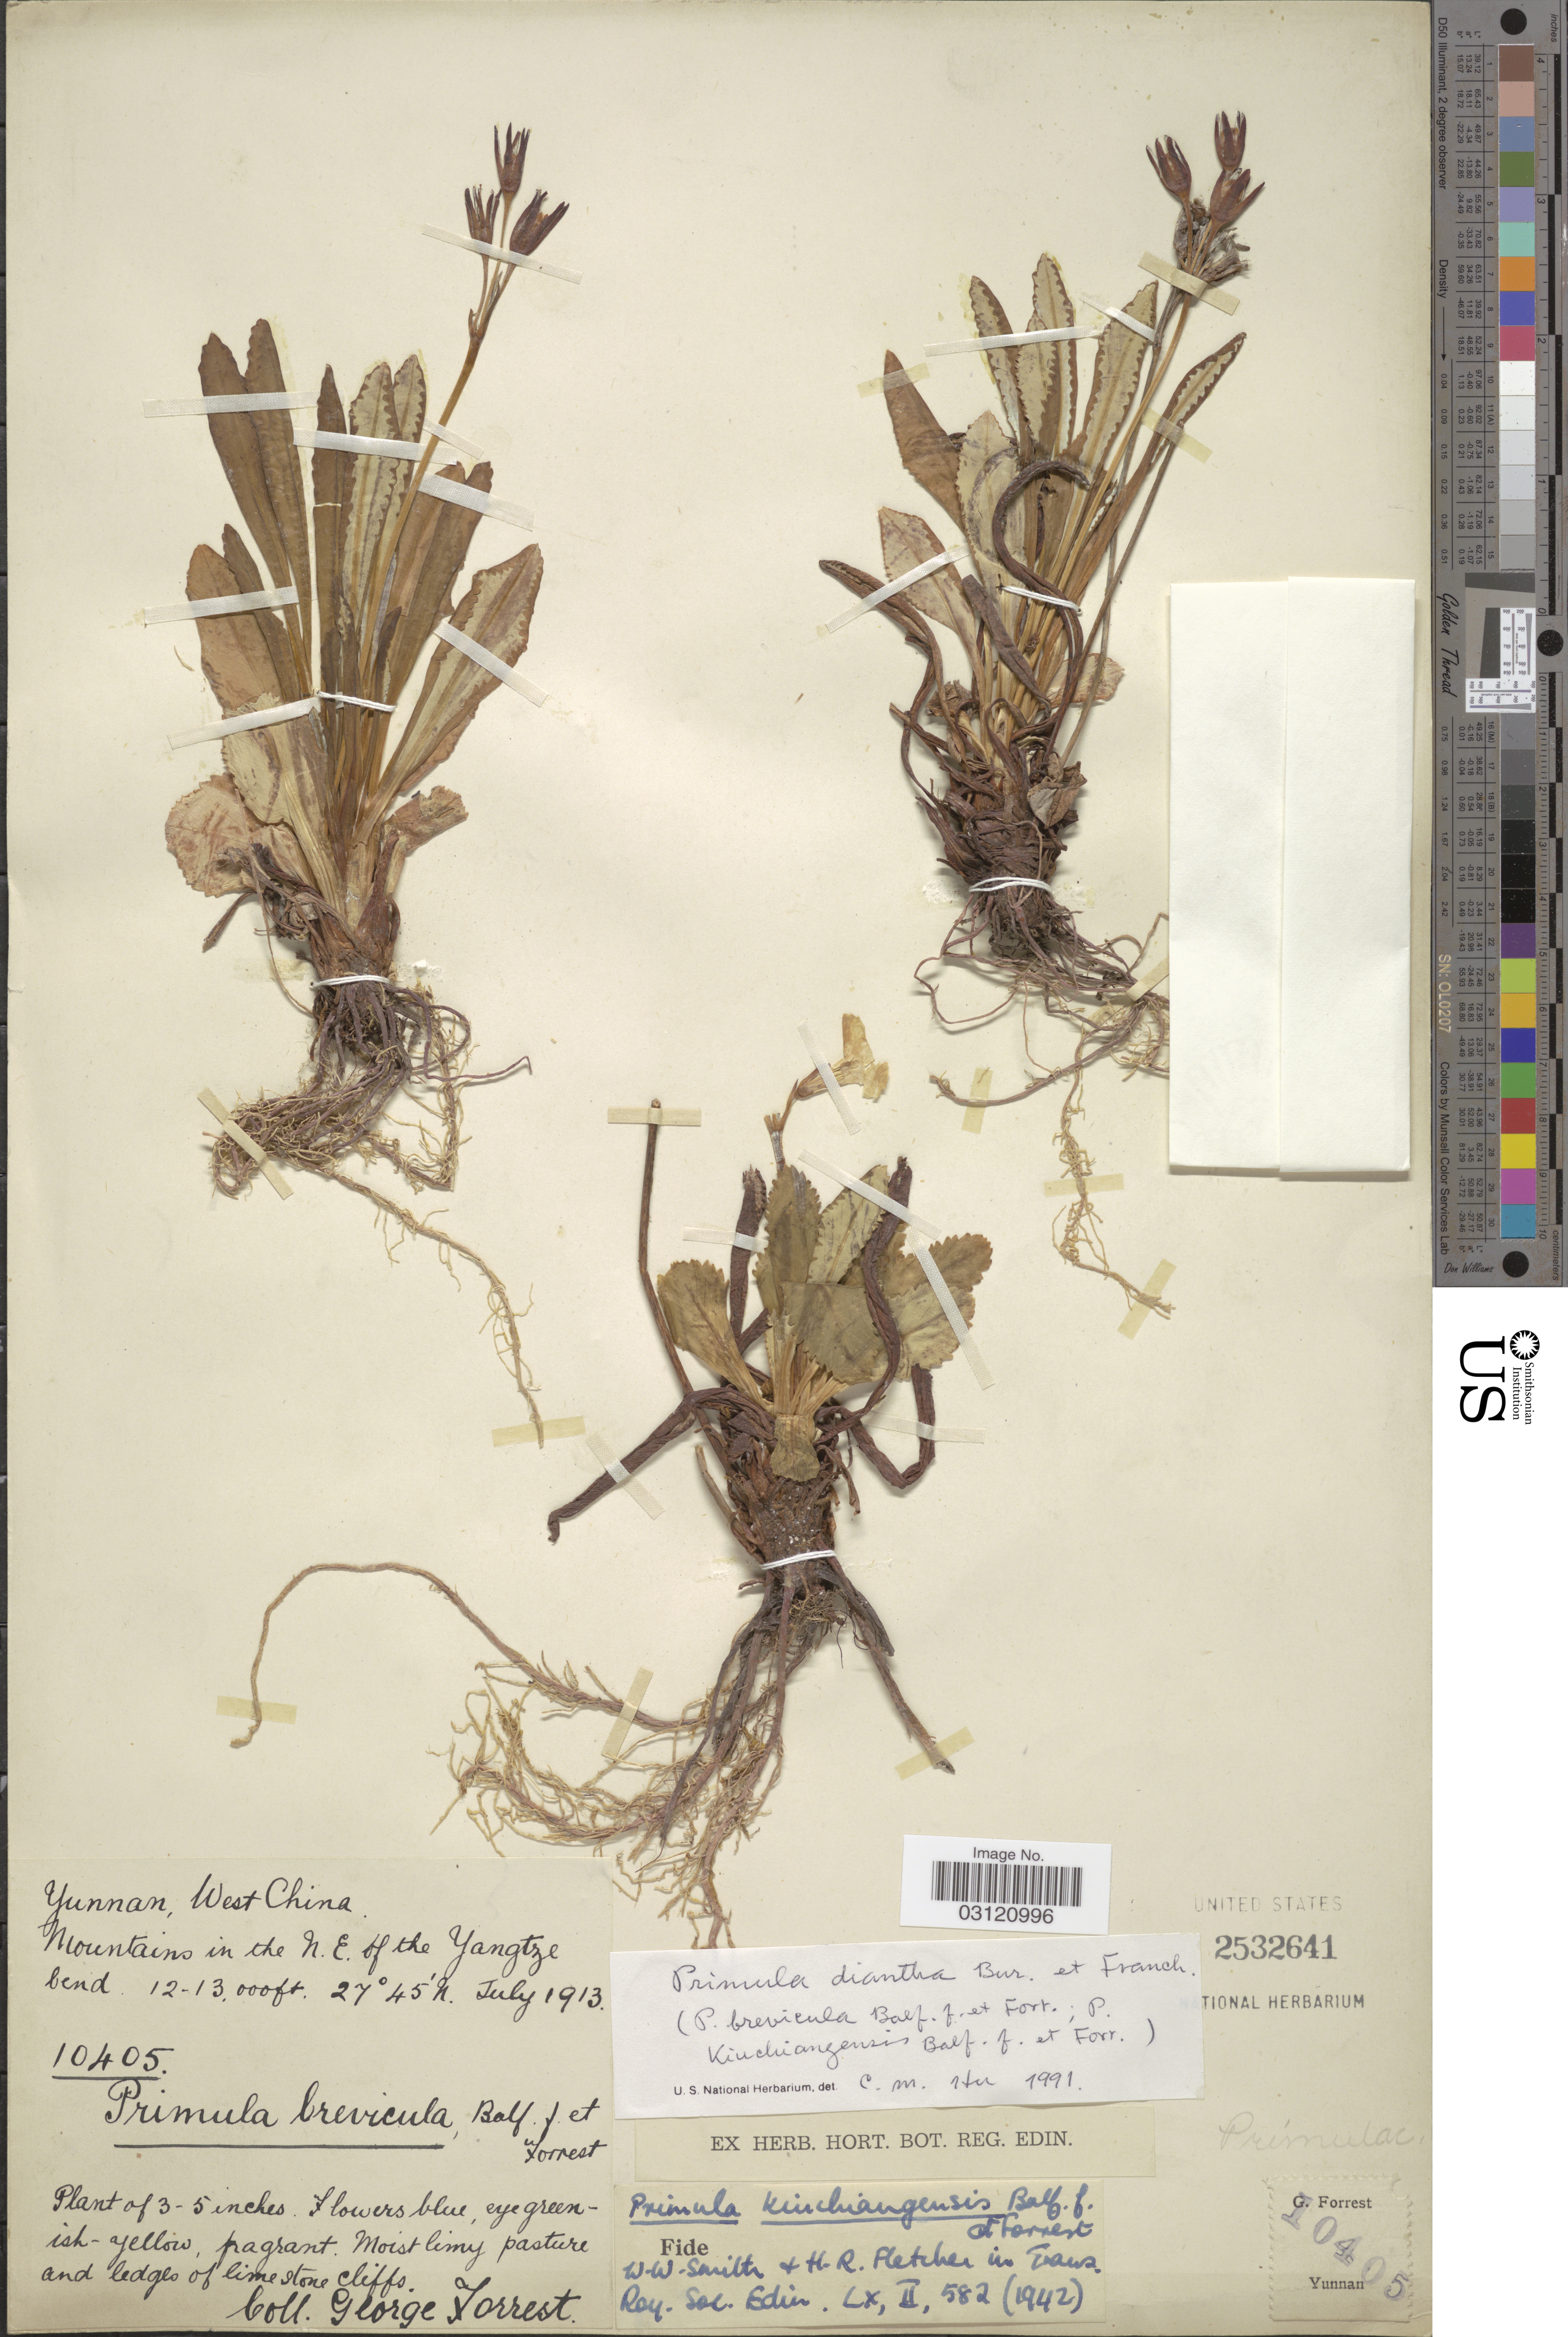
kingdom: Plantae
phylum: Tracheophyta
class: Magnoliopsida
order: Ericales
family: Primulaceae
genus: Primula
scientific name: Primula diantha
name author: Bureau & Franch.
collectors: G. Forrest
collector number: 10405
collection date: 1913-07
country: China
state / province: Yunnan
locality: West China. Mountains in the N. E. of the Yangtze bend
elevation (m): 3658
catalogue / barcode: US 2532641